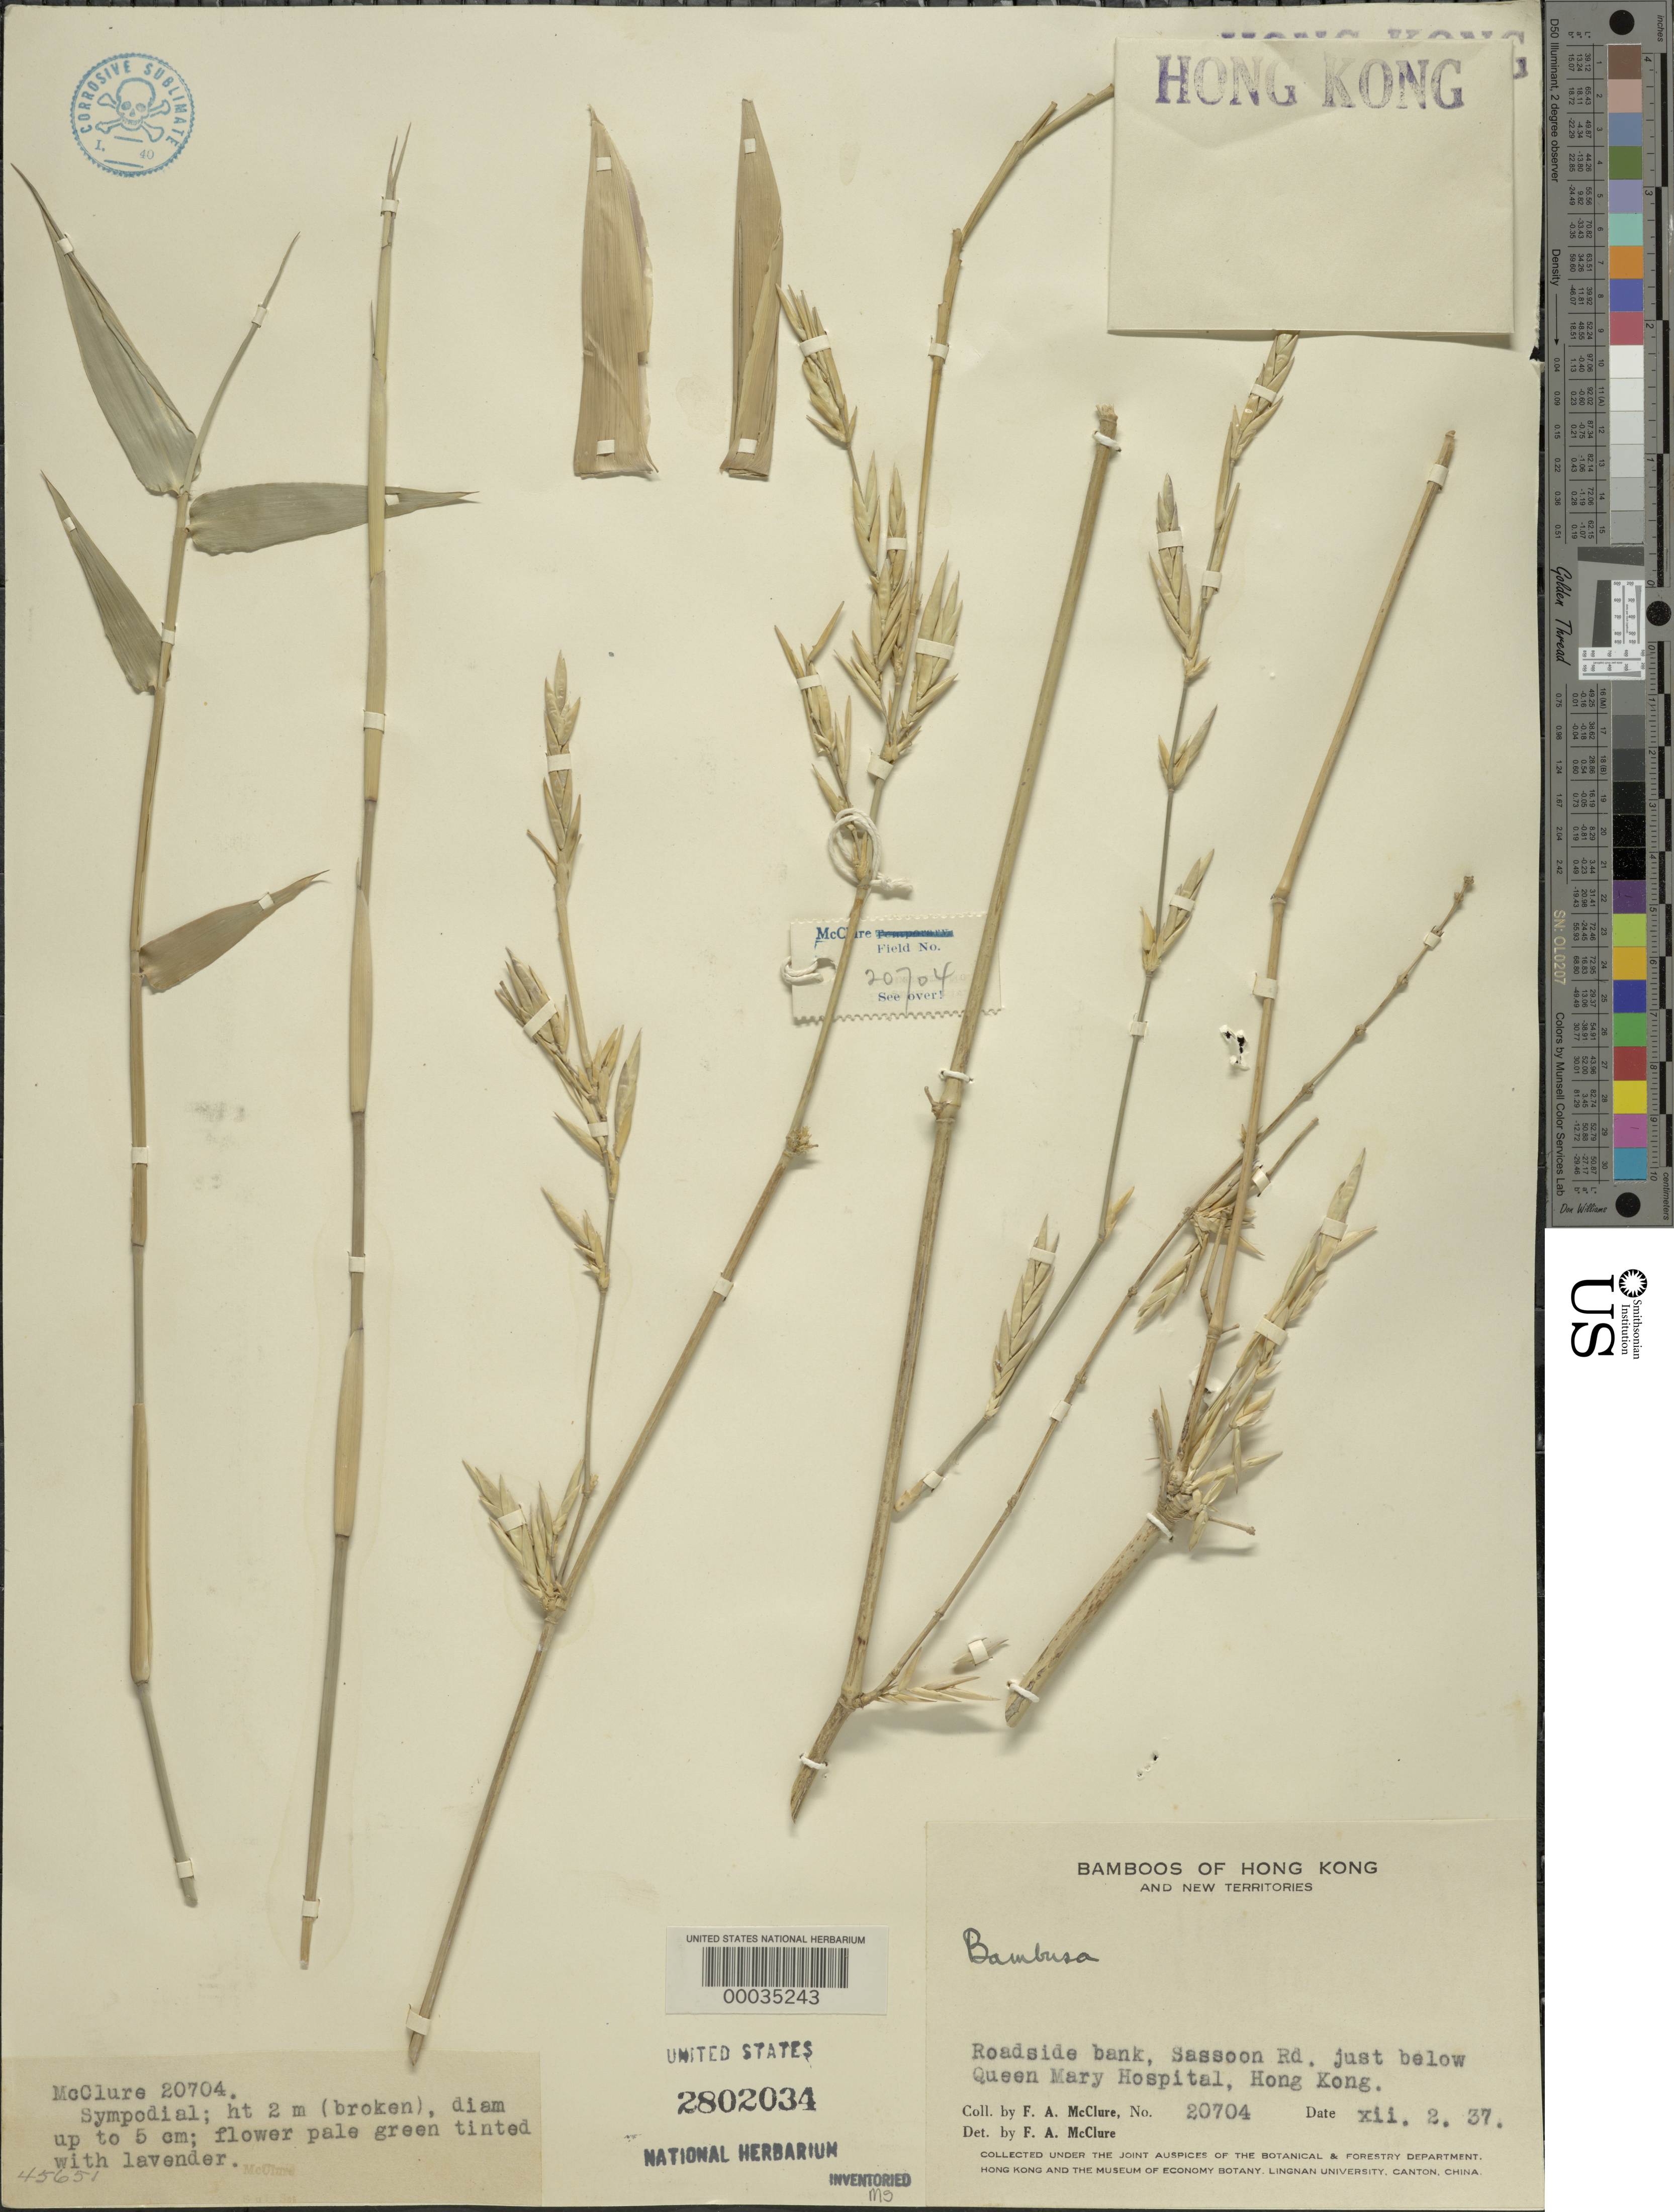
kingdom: Plantae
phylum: Tracheophyta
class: Liliopsida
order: Poales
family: Poaceae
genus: Bambusa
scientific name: Bambusa sp.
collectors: F. A. McClure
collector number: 20704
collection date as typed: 02 Dec 1937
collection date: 1937-12-02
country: China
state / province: Hong Kong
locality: Queen mary hospital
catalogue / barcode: US 2802034